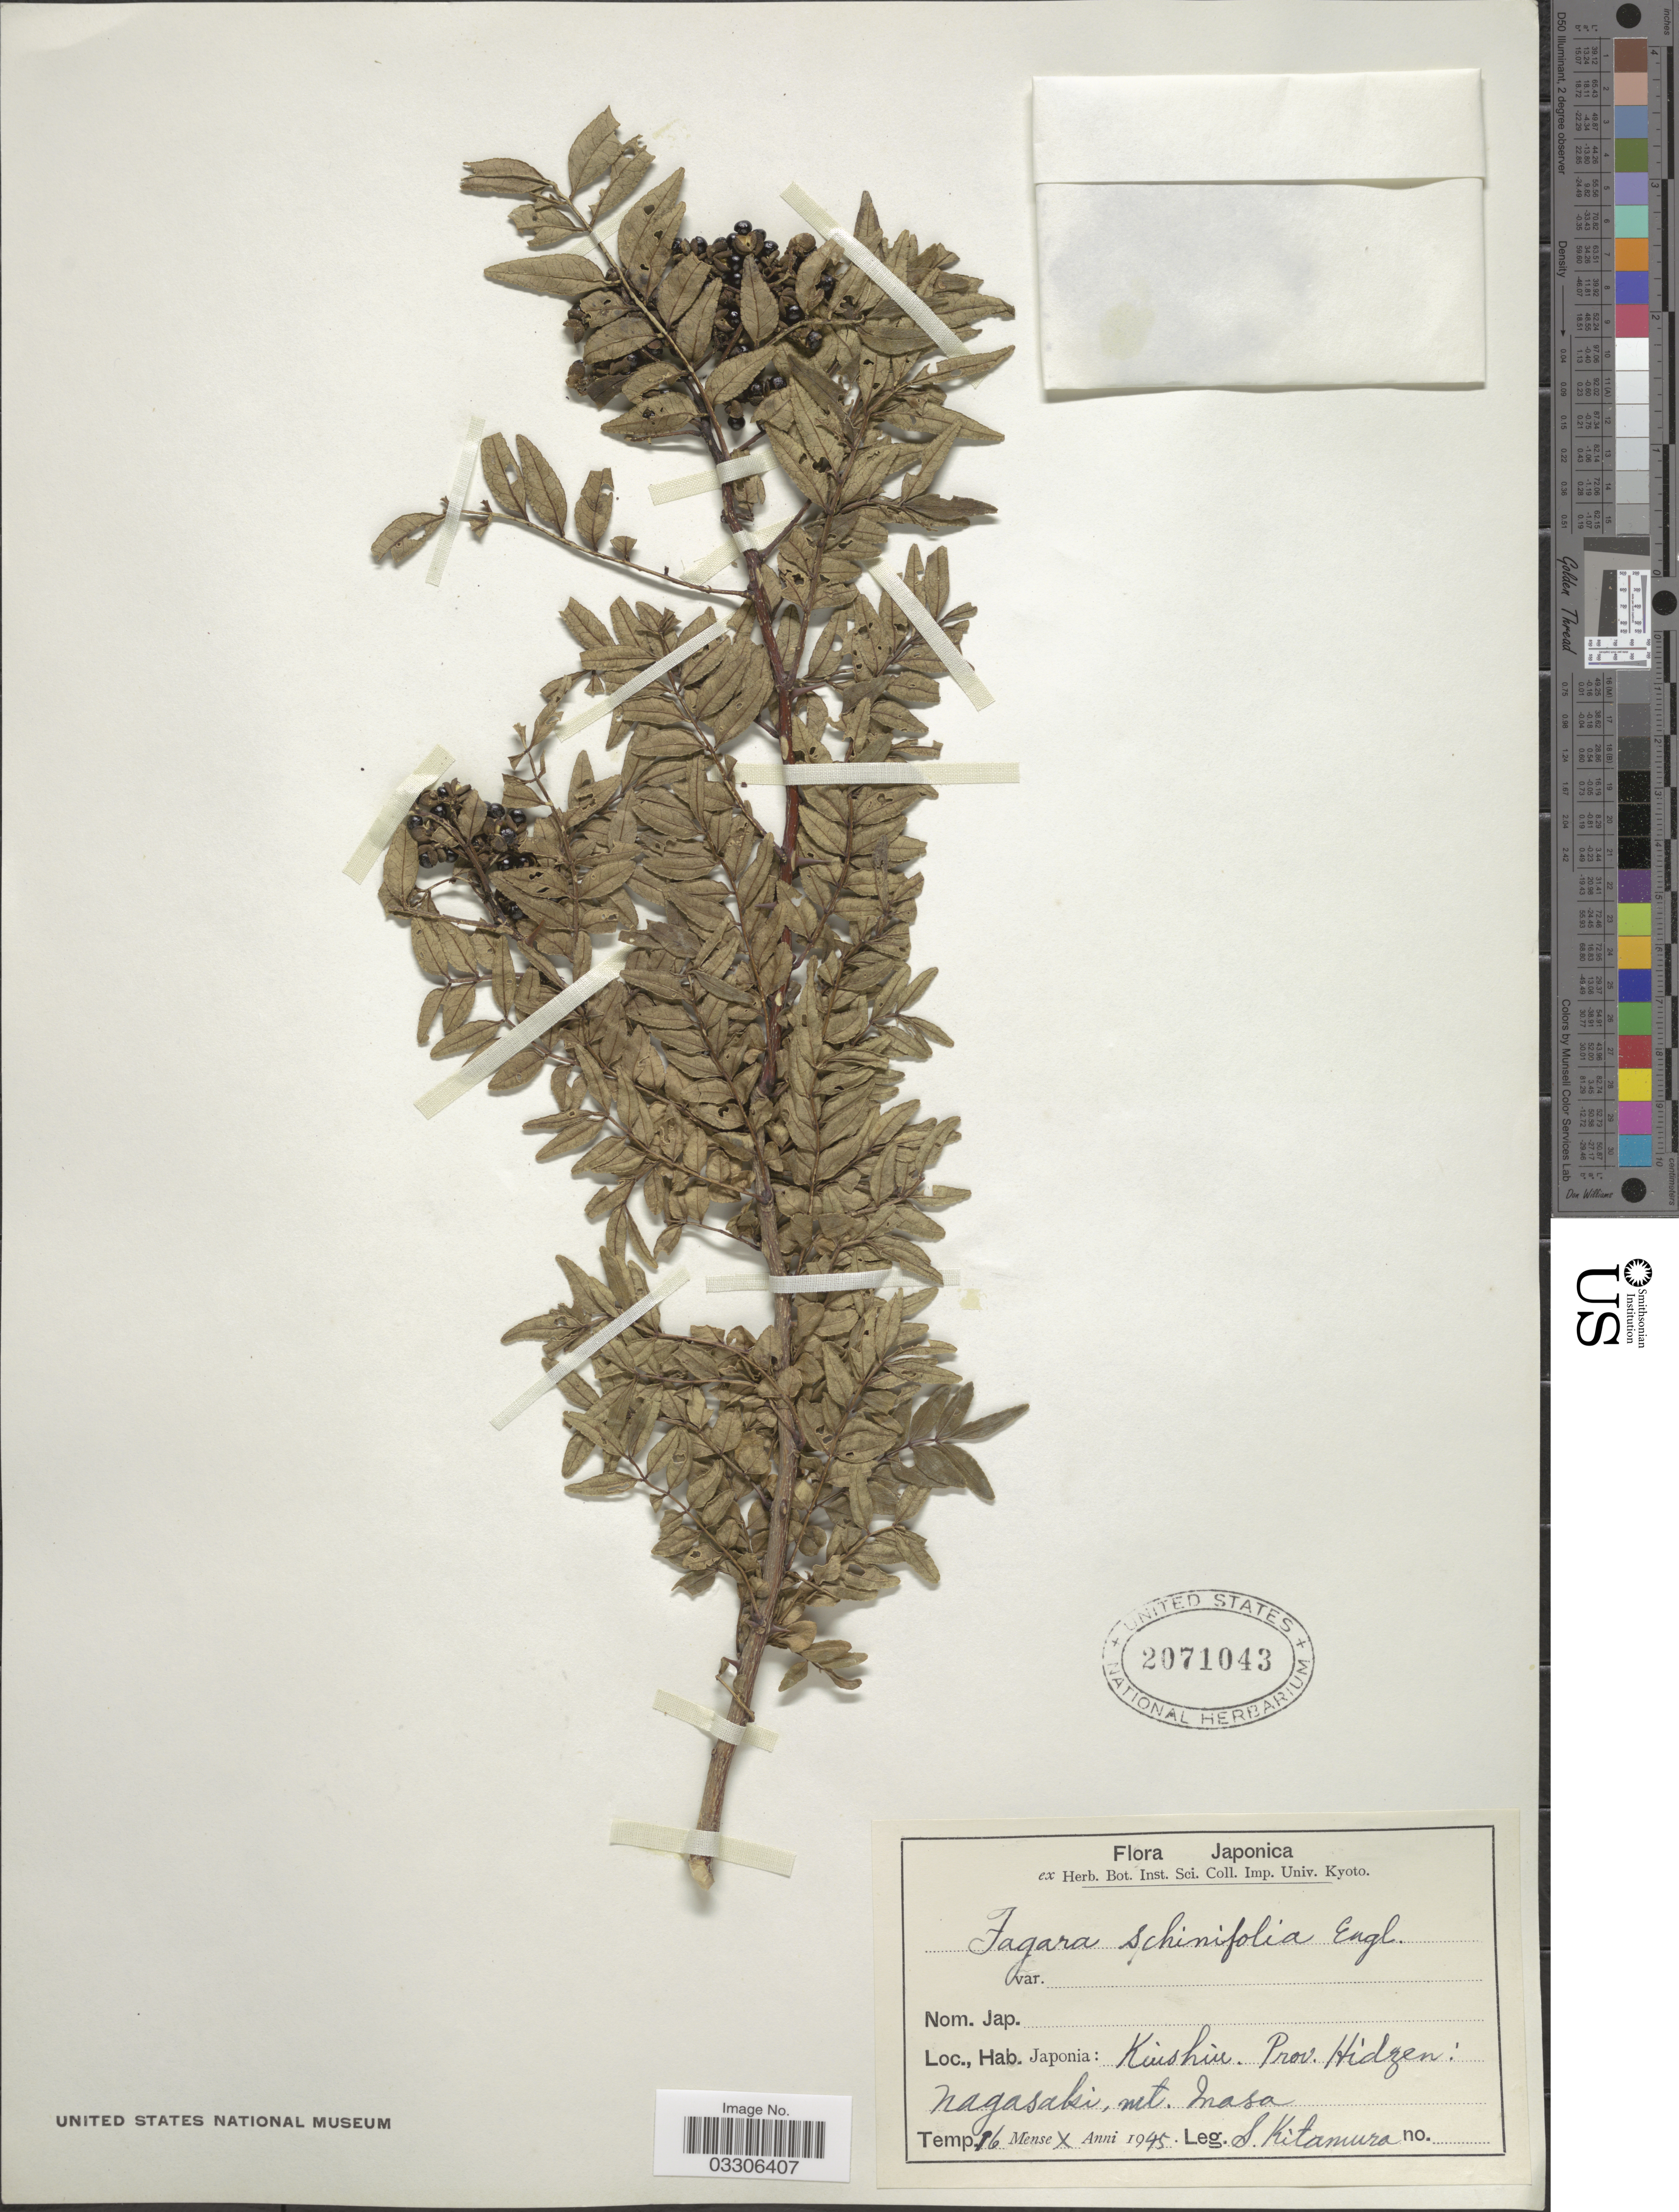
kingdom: Plantae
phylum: Tracheophyta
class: Magnoliopsida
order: Sapindales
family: Rutaceae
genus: Zanthoxylum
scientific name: Zanthoxylum schinifolium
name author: Siebold & Zucc.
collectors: S. Kitamura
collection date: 1945-10-16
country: Japan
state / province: Nagasaki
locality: Kiushiu. Prov. Hidzen: Nagasaki, Mt. Inasa.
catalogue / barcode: US 2071043